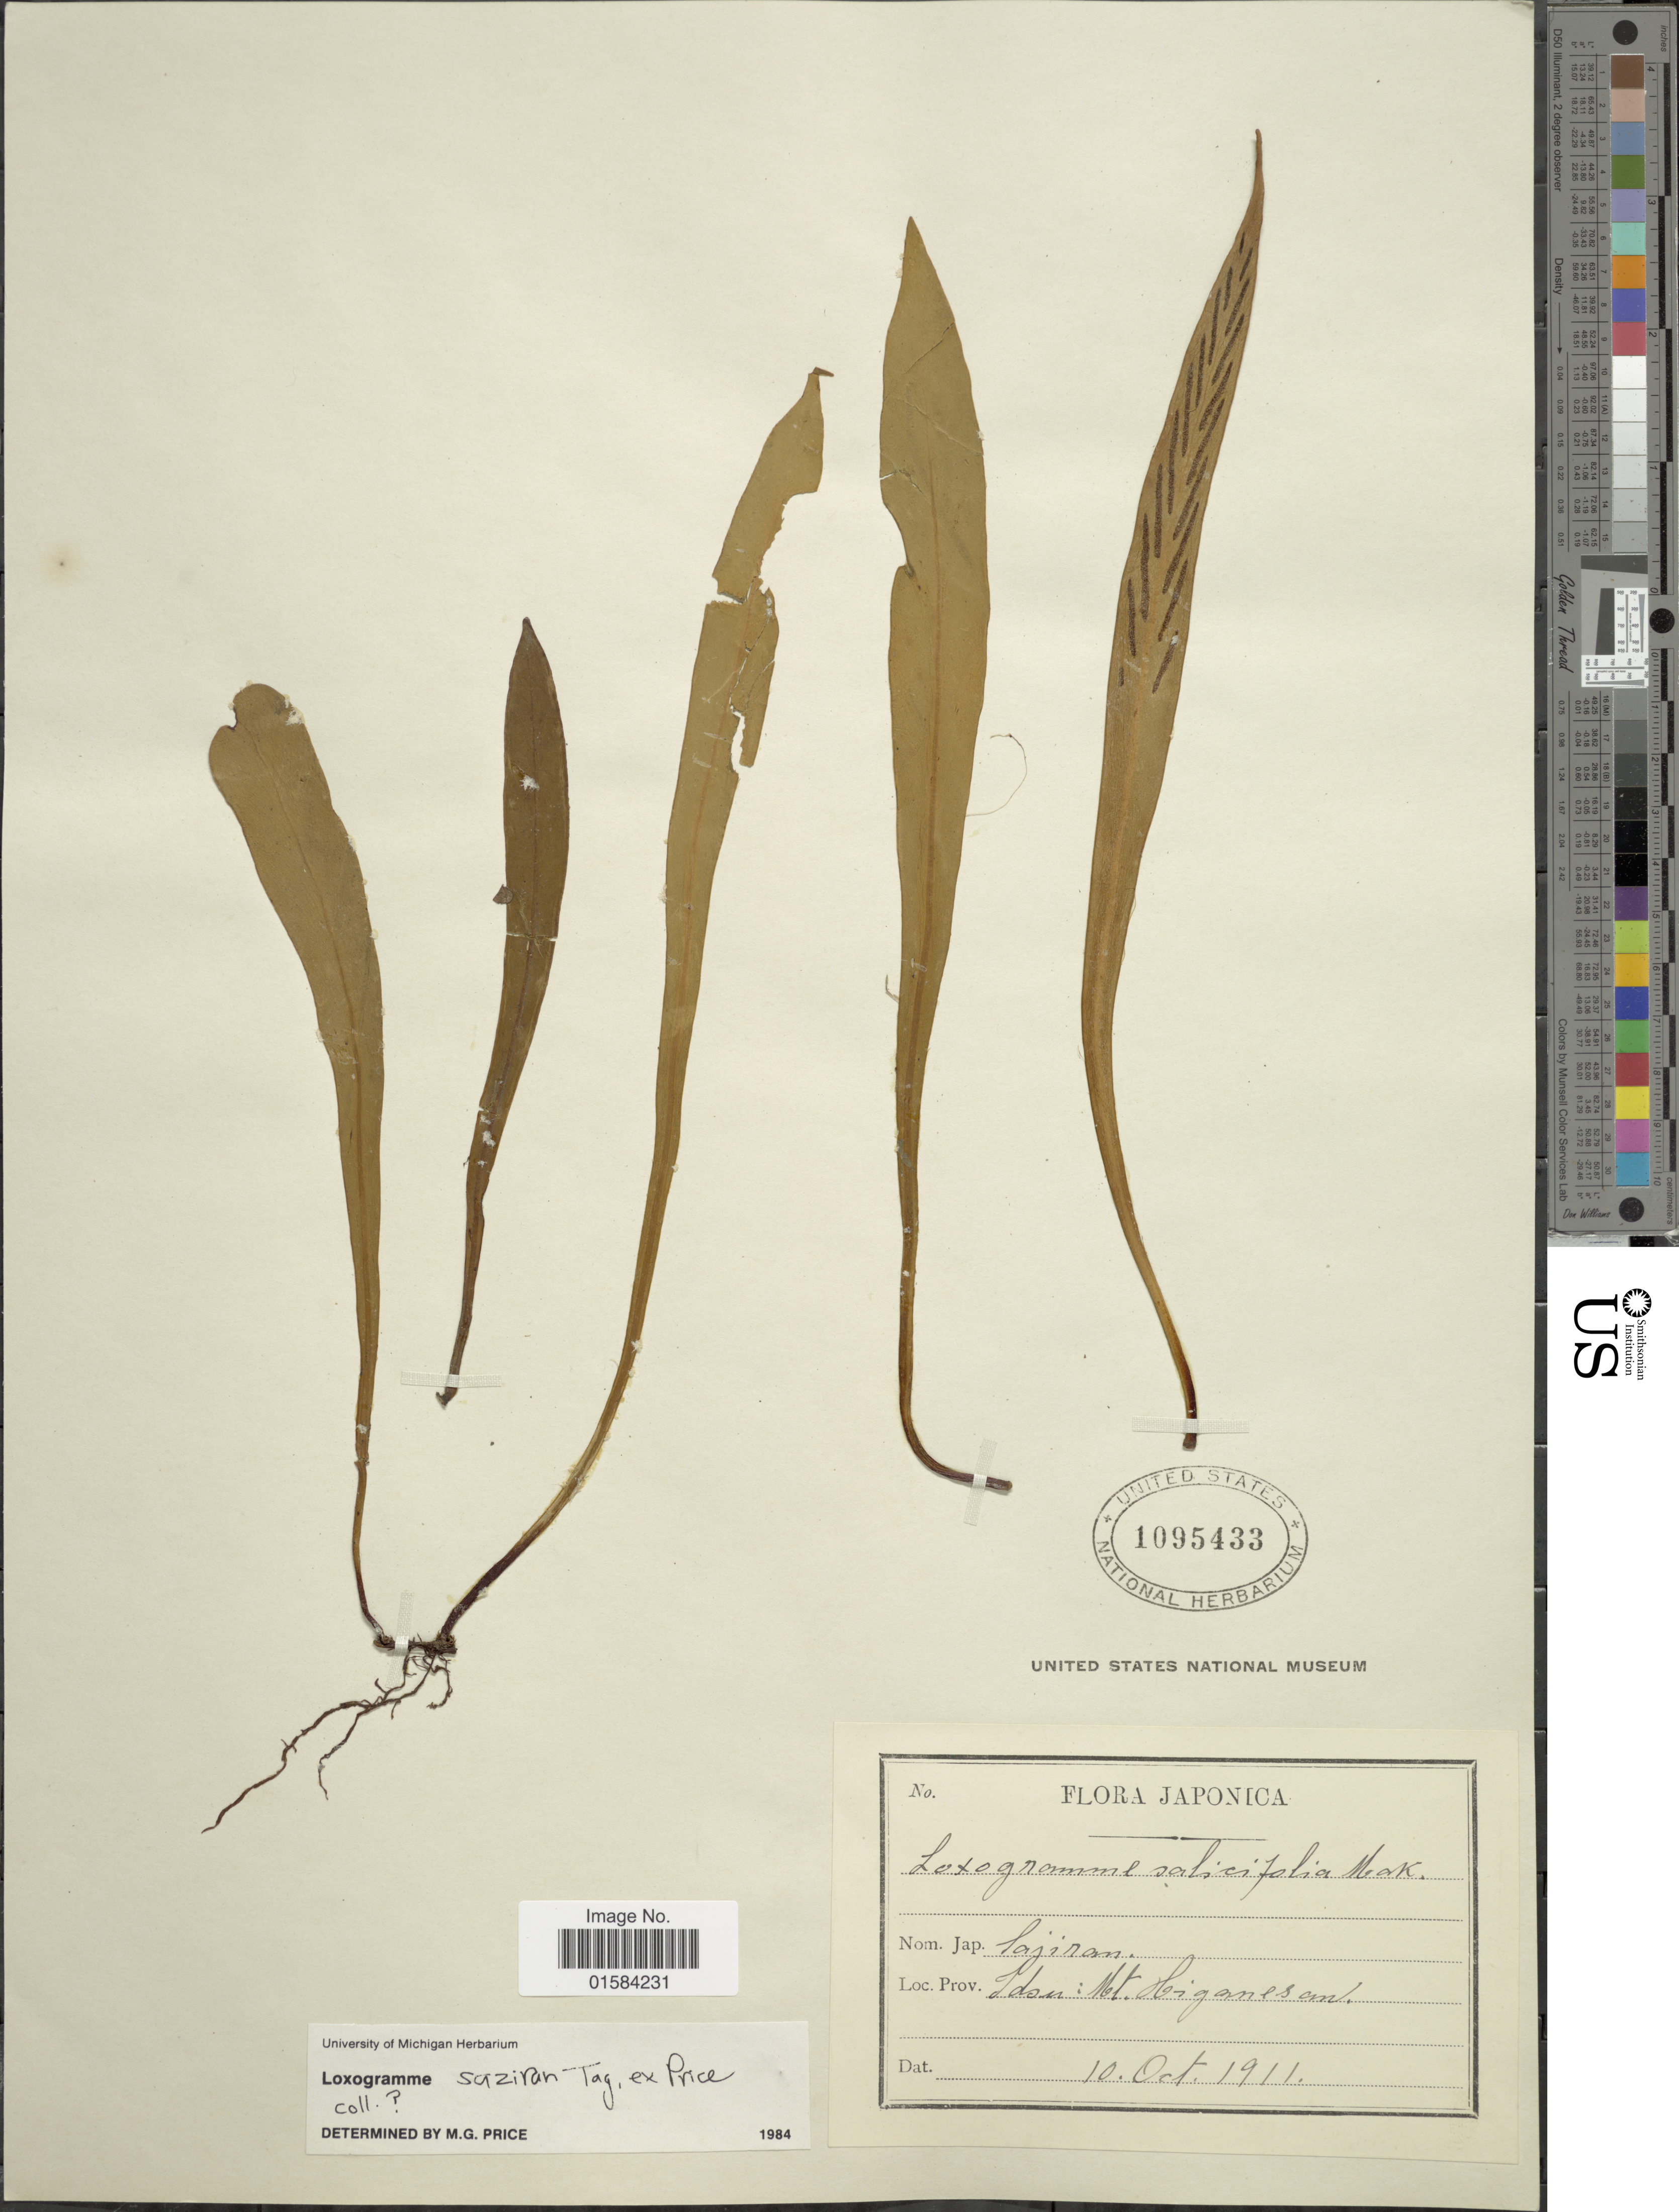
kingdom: Plantae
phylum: Tracheophyta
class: Polypodiopsida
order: Polypodiales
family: Polypodiaceae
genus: Loxogramme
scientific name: Loxogramme saziran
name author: Tagawa ex M.G. Price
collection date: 1911-10-10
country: Japan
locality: Japonica, Idzu: Mt. Higanesan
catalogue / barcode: US 1095433